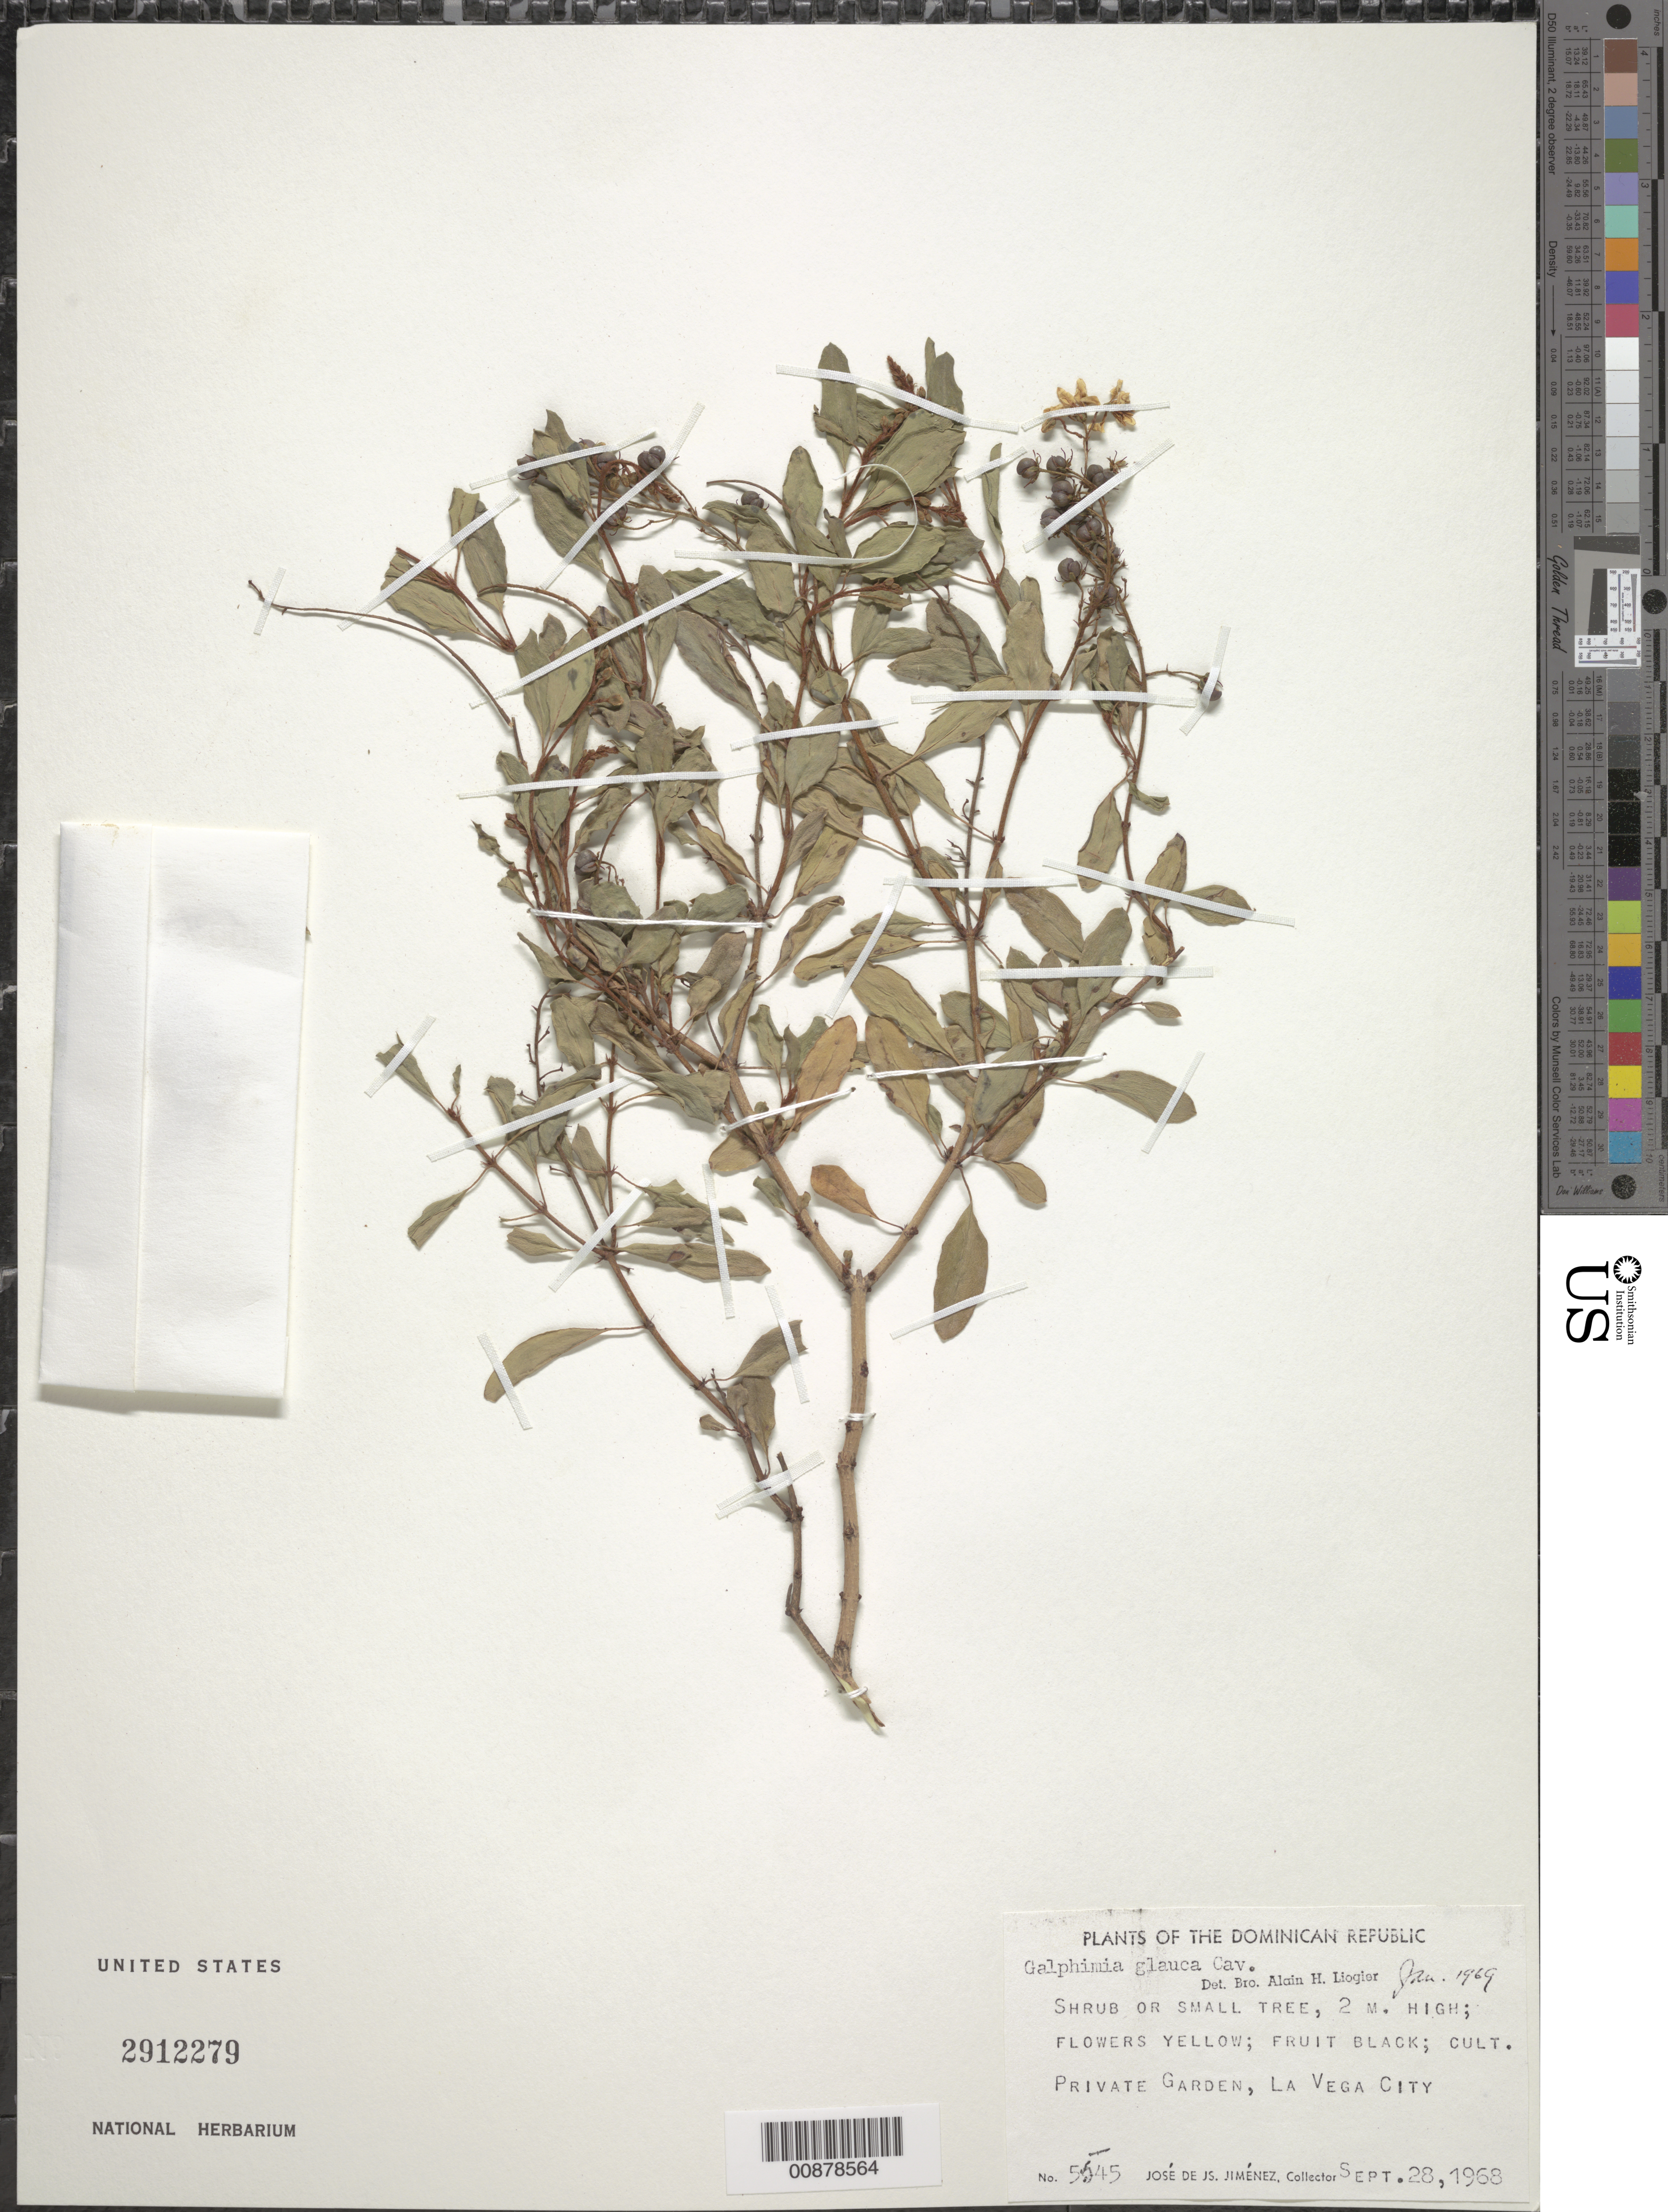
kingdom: Plantae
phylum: Tracheophyta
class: Magnoliopsida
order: Malpighiales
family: Malpighiaceae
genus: Galphimia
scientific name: Galphimia gracilis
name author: Bartl.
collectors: J. J. Jiménez Almonte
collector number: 5545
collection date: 1968-09-28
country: Dominican Republic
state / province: La Vega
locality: Private Garden, La Vega City.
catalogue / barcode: US 2912279